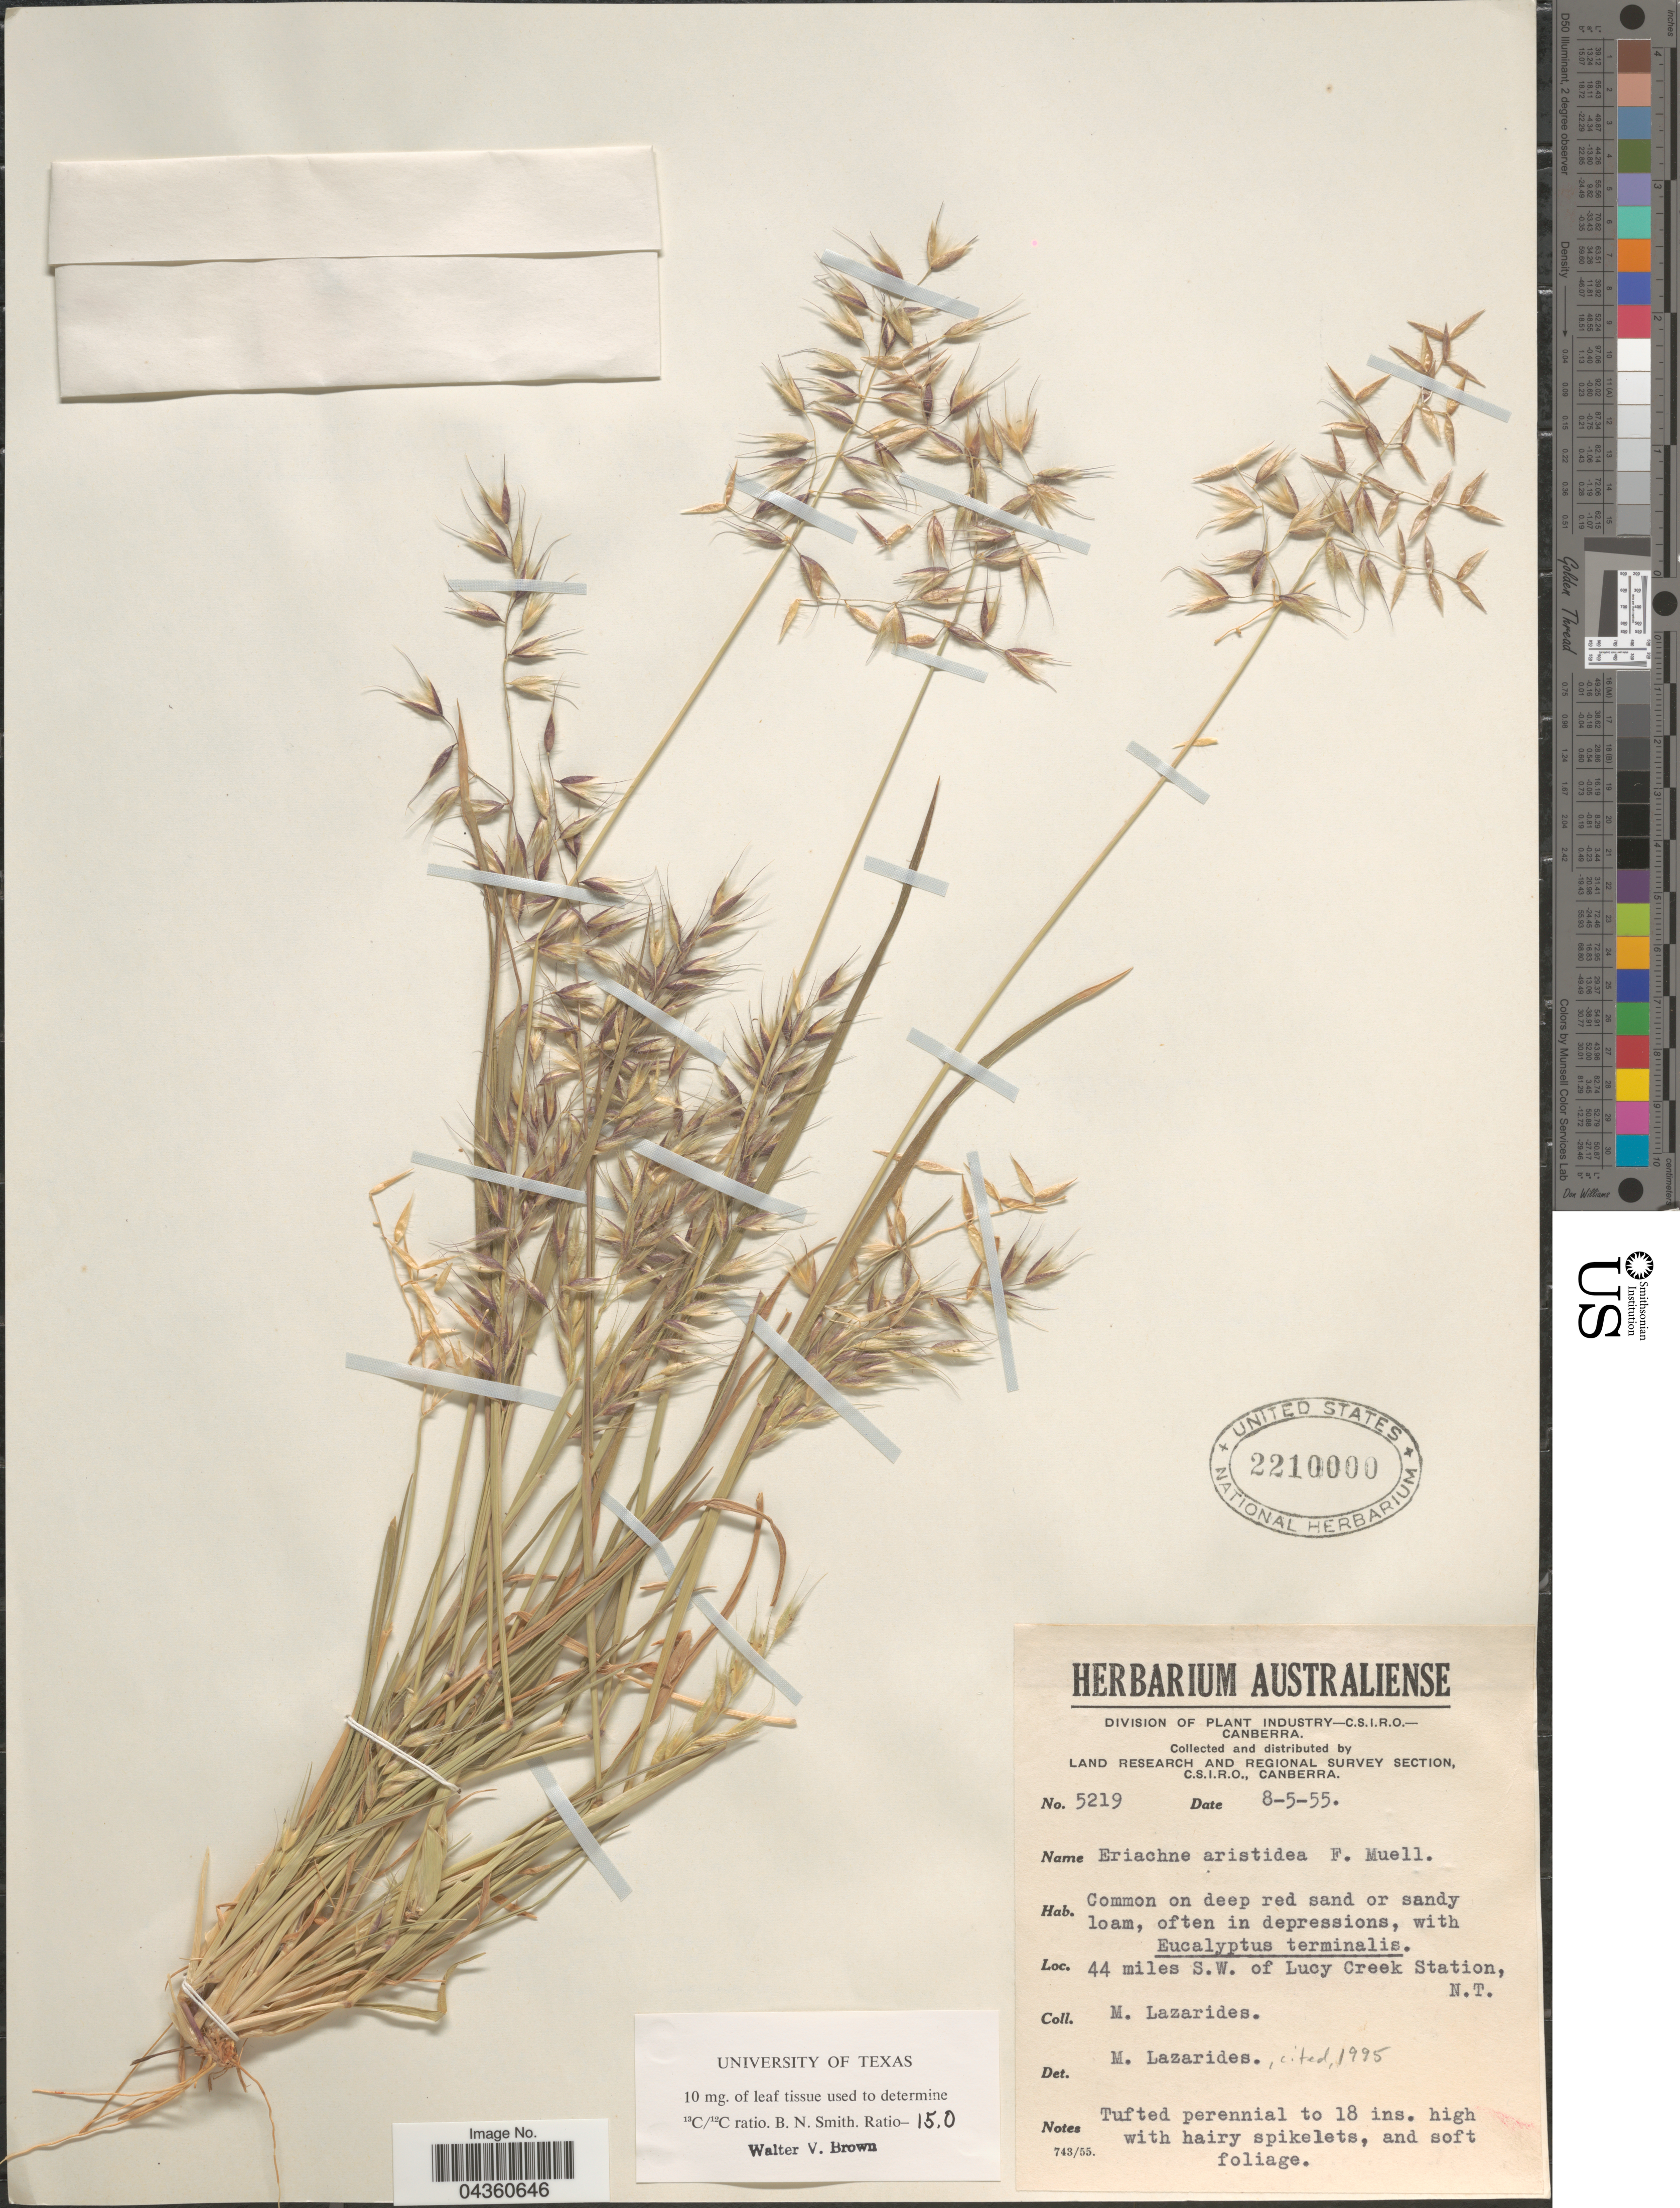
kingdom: Plantae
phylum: Tracheophyta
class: Liliopsida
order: Poales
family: Poaceae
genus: Eriachne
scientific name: Eriachne aristidea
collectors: M. Lazarides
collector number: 5219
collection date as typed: Transcribed d/m/y: 8/5/55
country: Australia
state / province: Northern Territory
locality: Land Research and Regional Survey Section. 44 miles S.W. of Lucy Creek Station.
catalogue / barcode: US 2210000